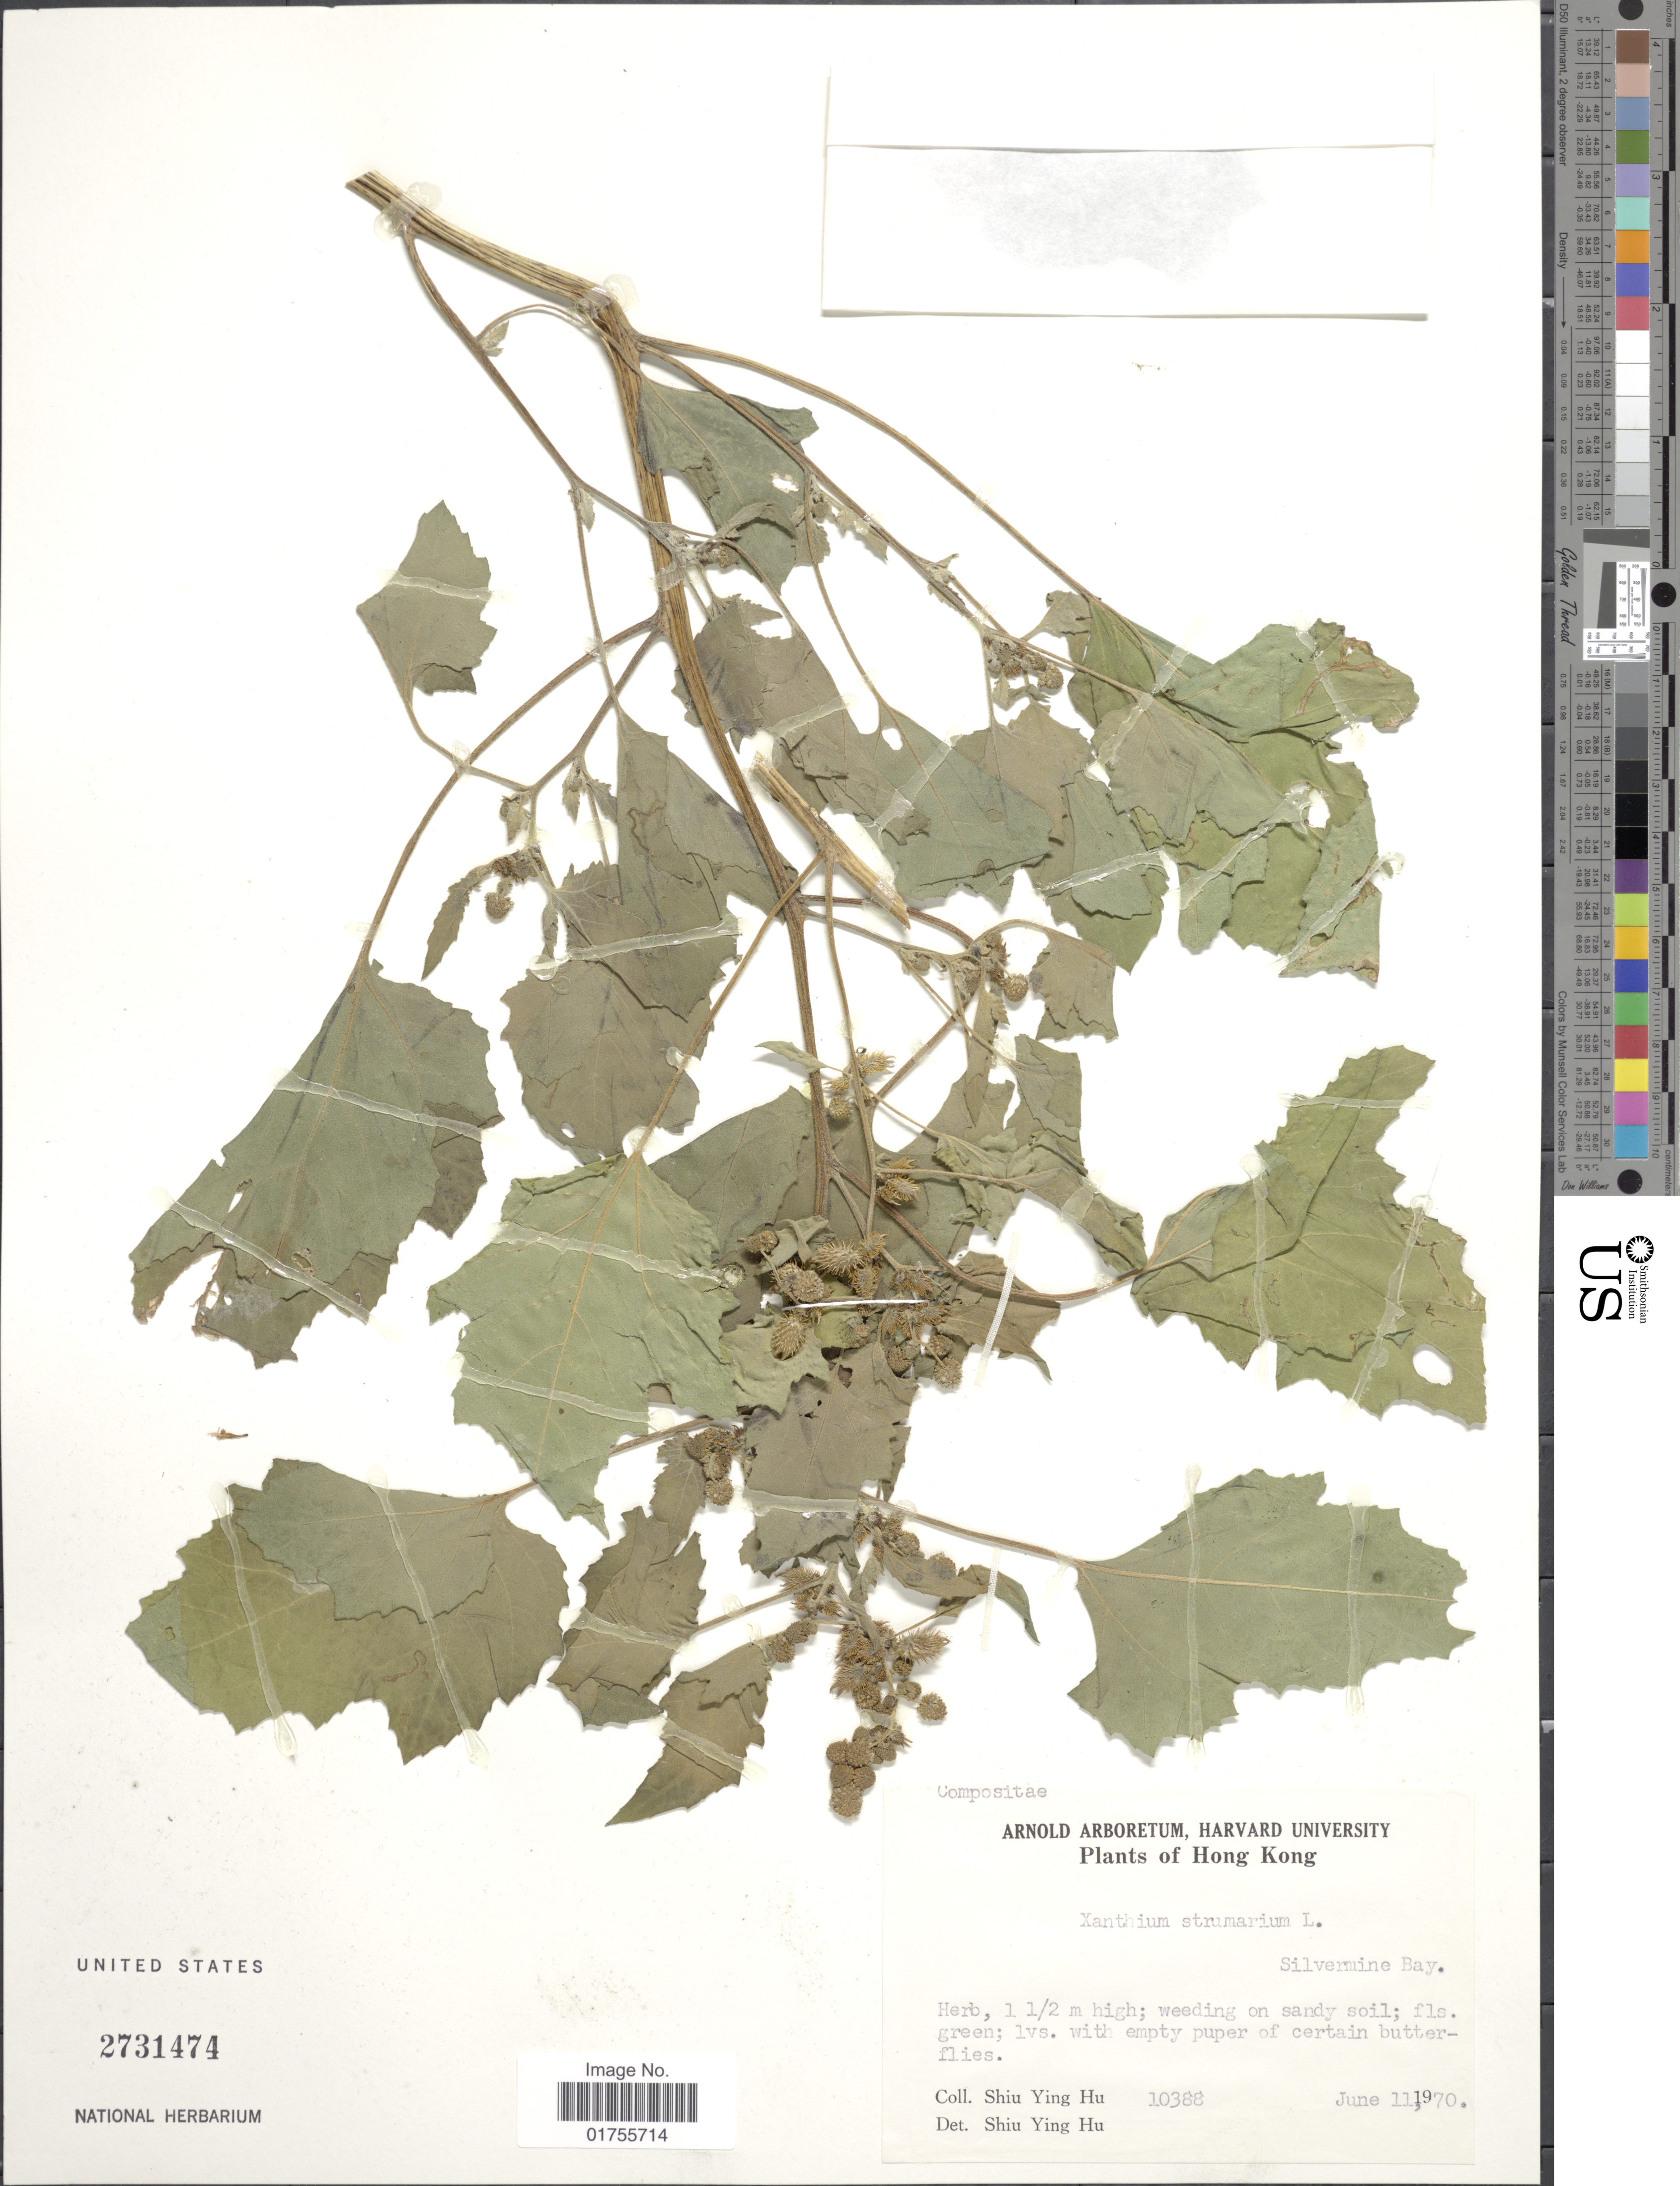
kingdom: Plantae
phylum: Tracheophyta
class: Magnoliopsida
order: Asterales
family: Asteraceae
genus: Xanthium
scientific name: Xanthium strumarium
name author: L.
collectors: S. Y. Hu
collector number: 10388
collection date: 1970-06-11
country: China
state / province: Hong Kong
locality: Silvermine Bay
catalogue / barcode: US 2731474